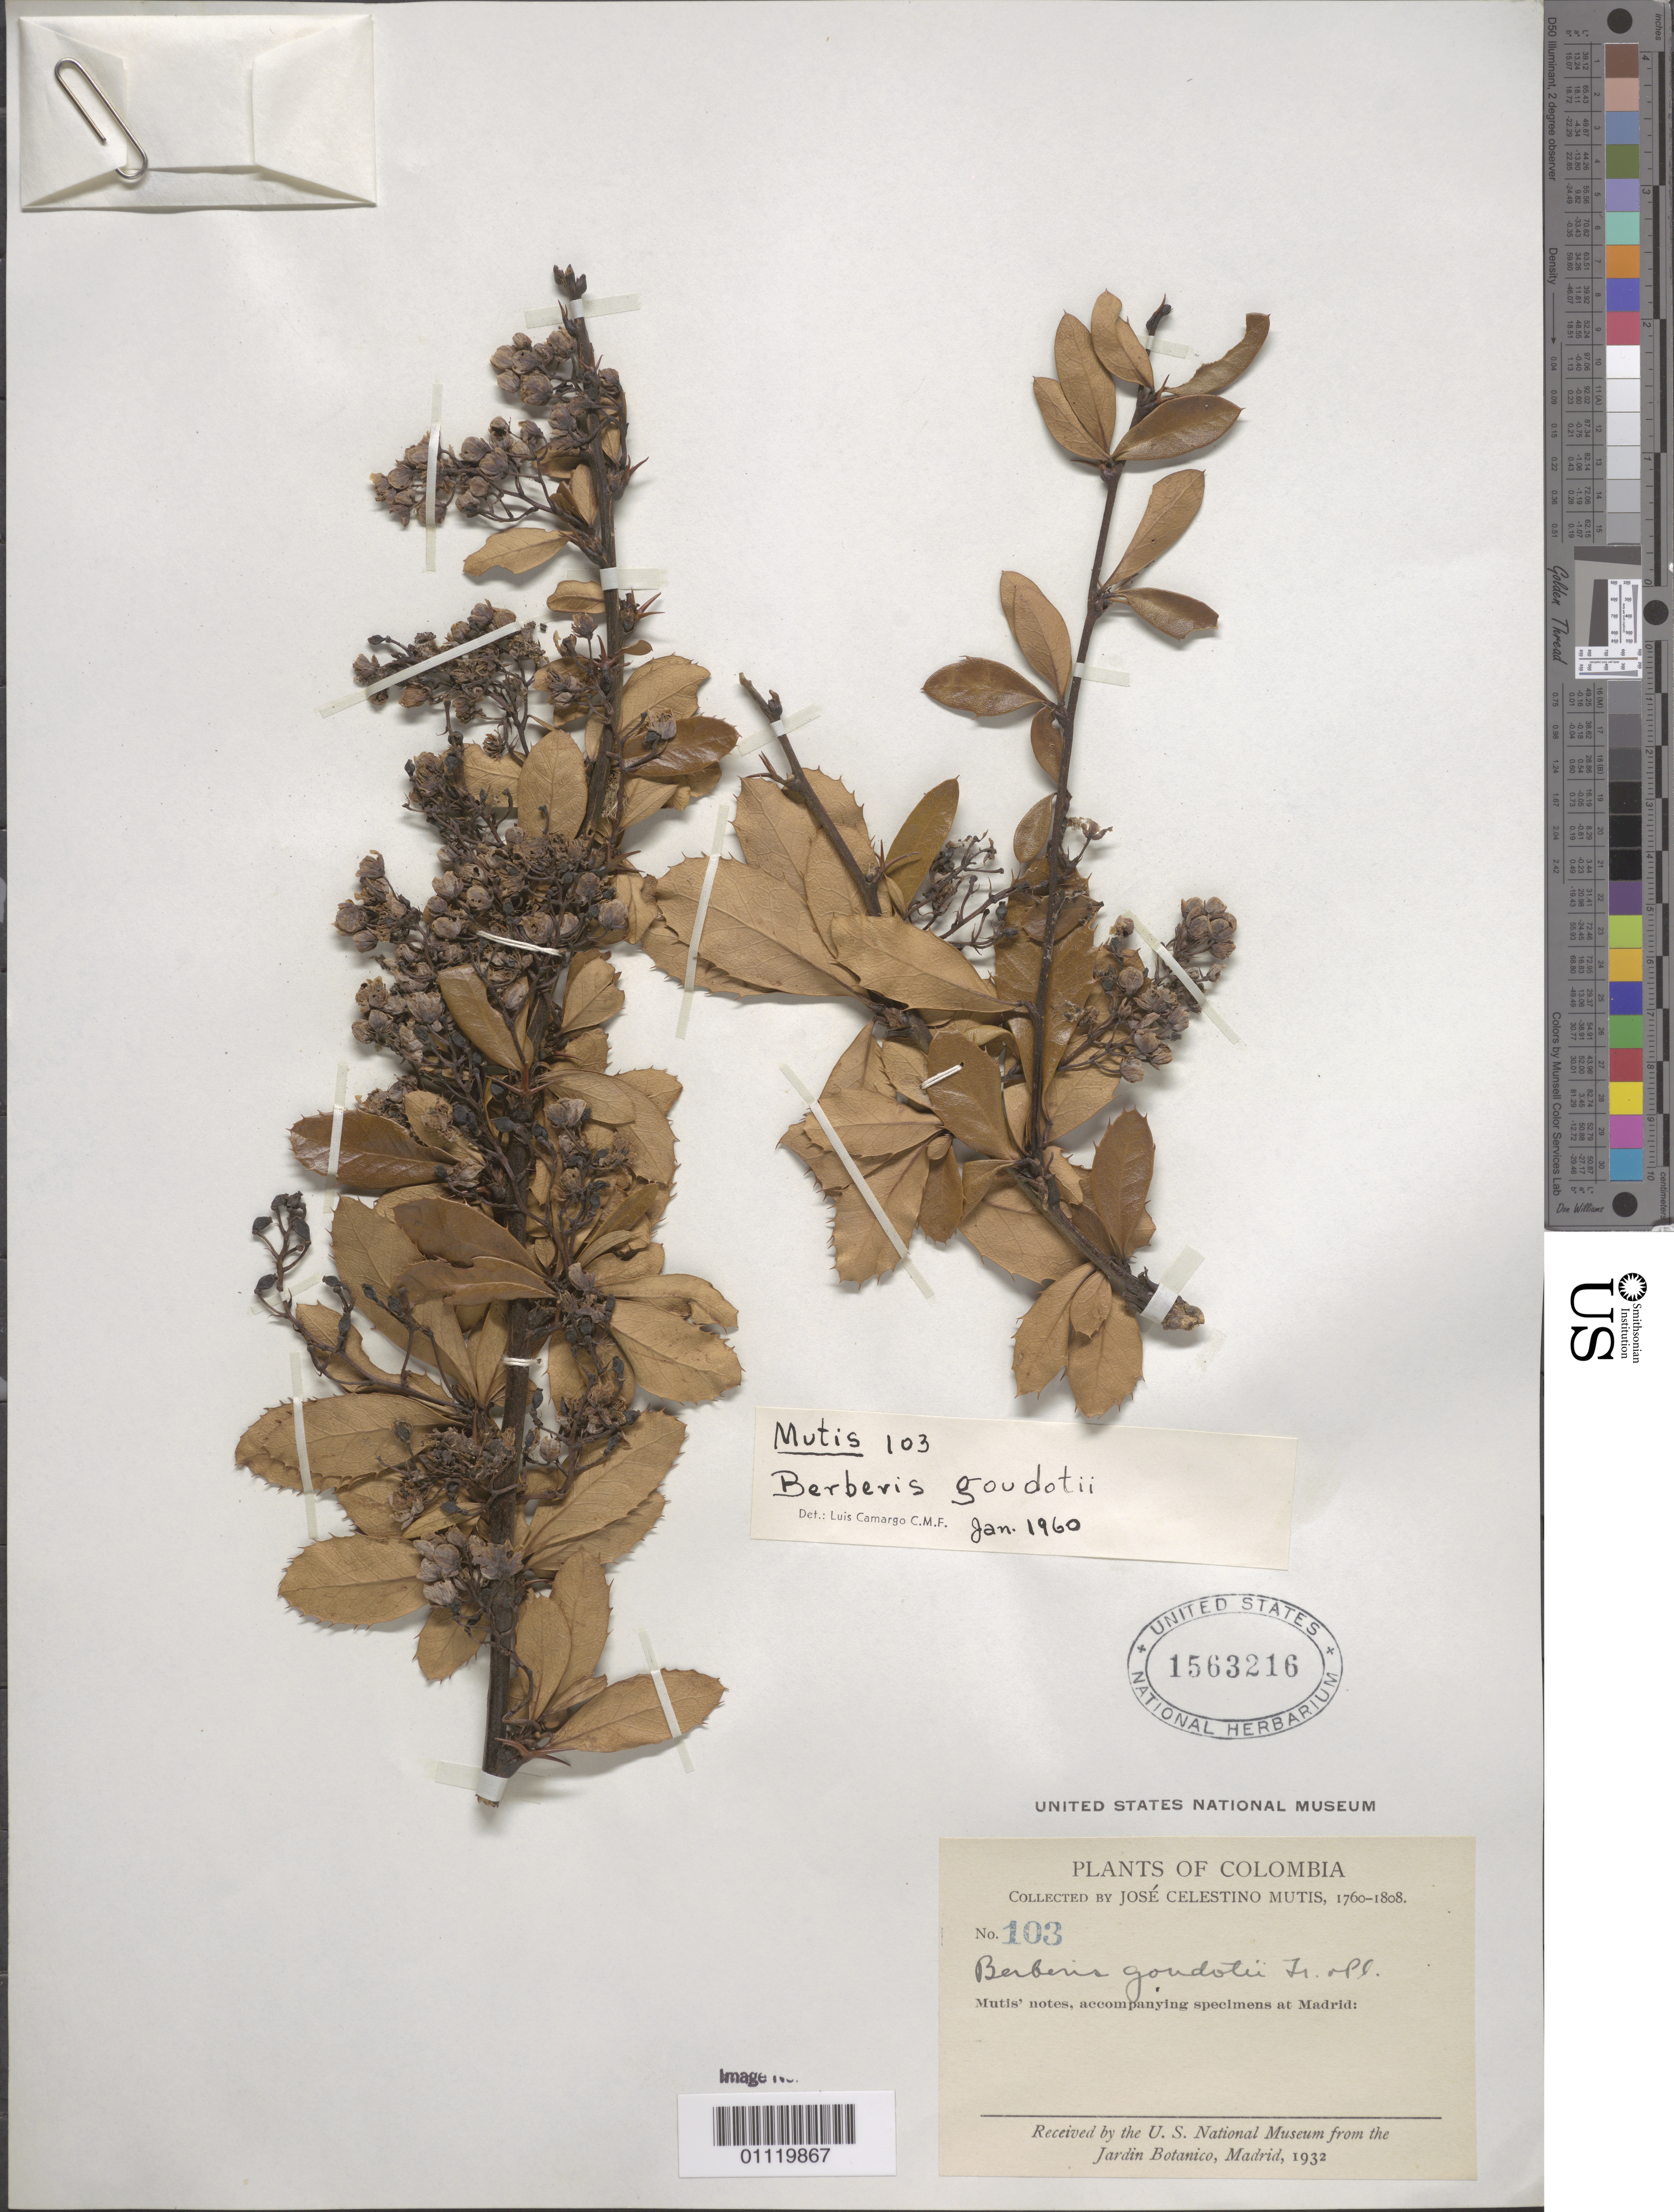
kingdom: Plantae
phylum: Tracheophyta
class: Magnoliopsida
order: Ranunculales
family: Berberidaceae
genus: Berberis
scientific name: Berberis goudotii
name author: Triana & Planch. ex Wedd.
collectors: J. C. B. Mutis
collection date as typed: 1760 to 1808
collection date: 1760/1808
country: Colombia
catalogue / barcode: US 1563216